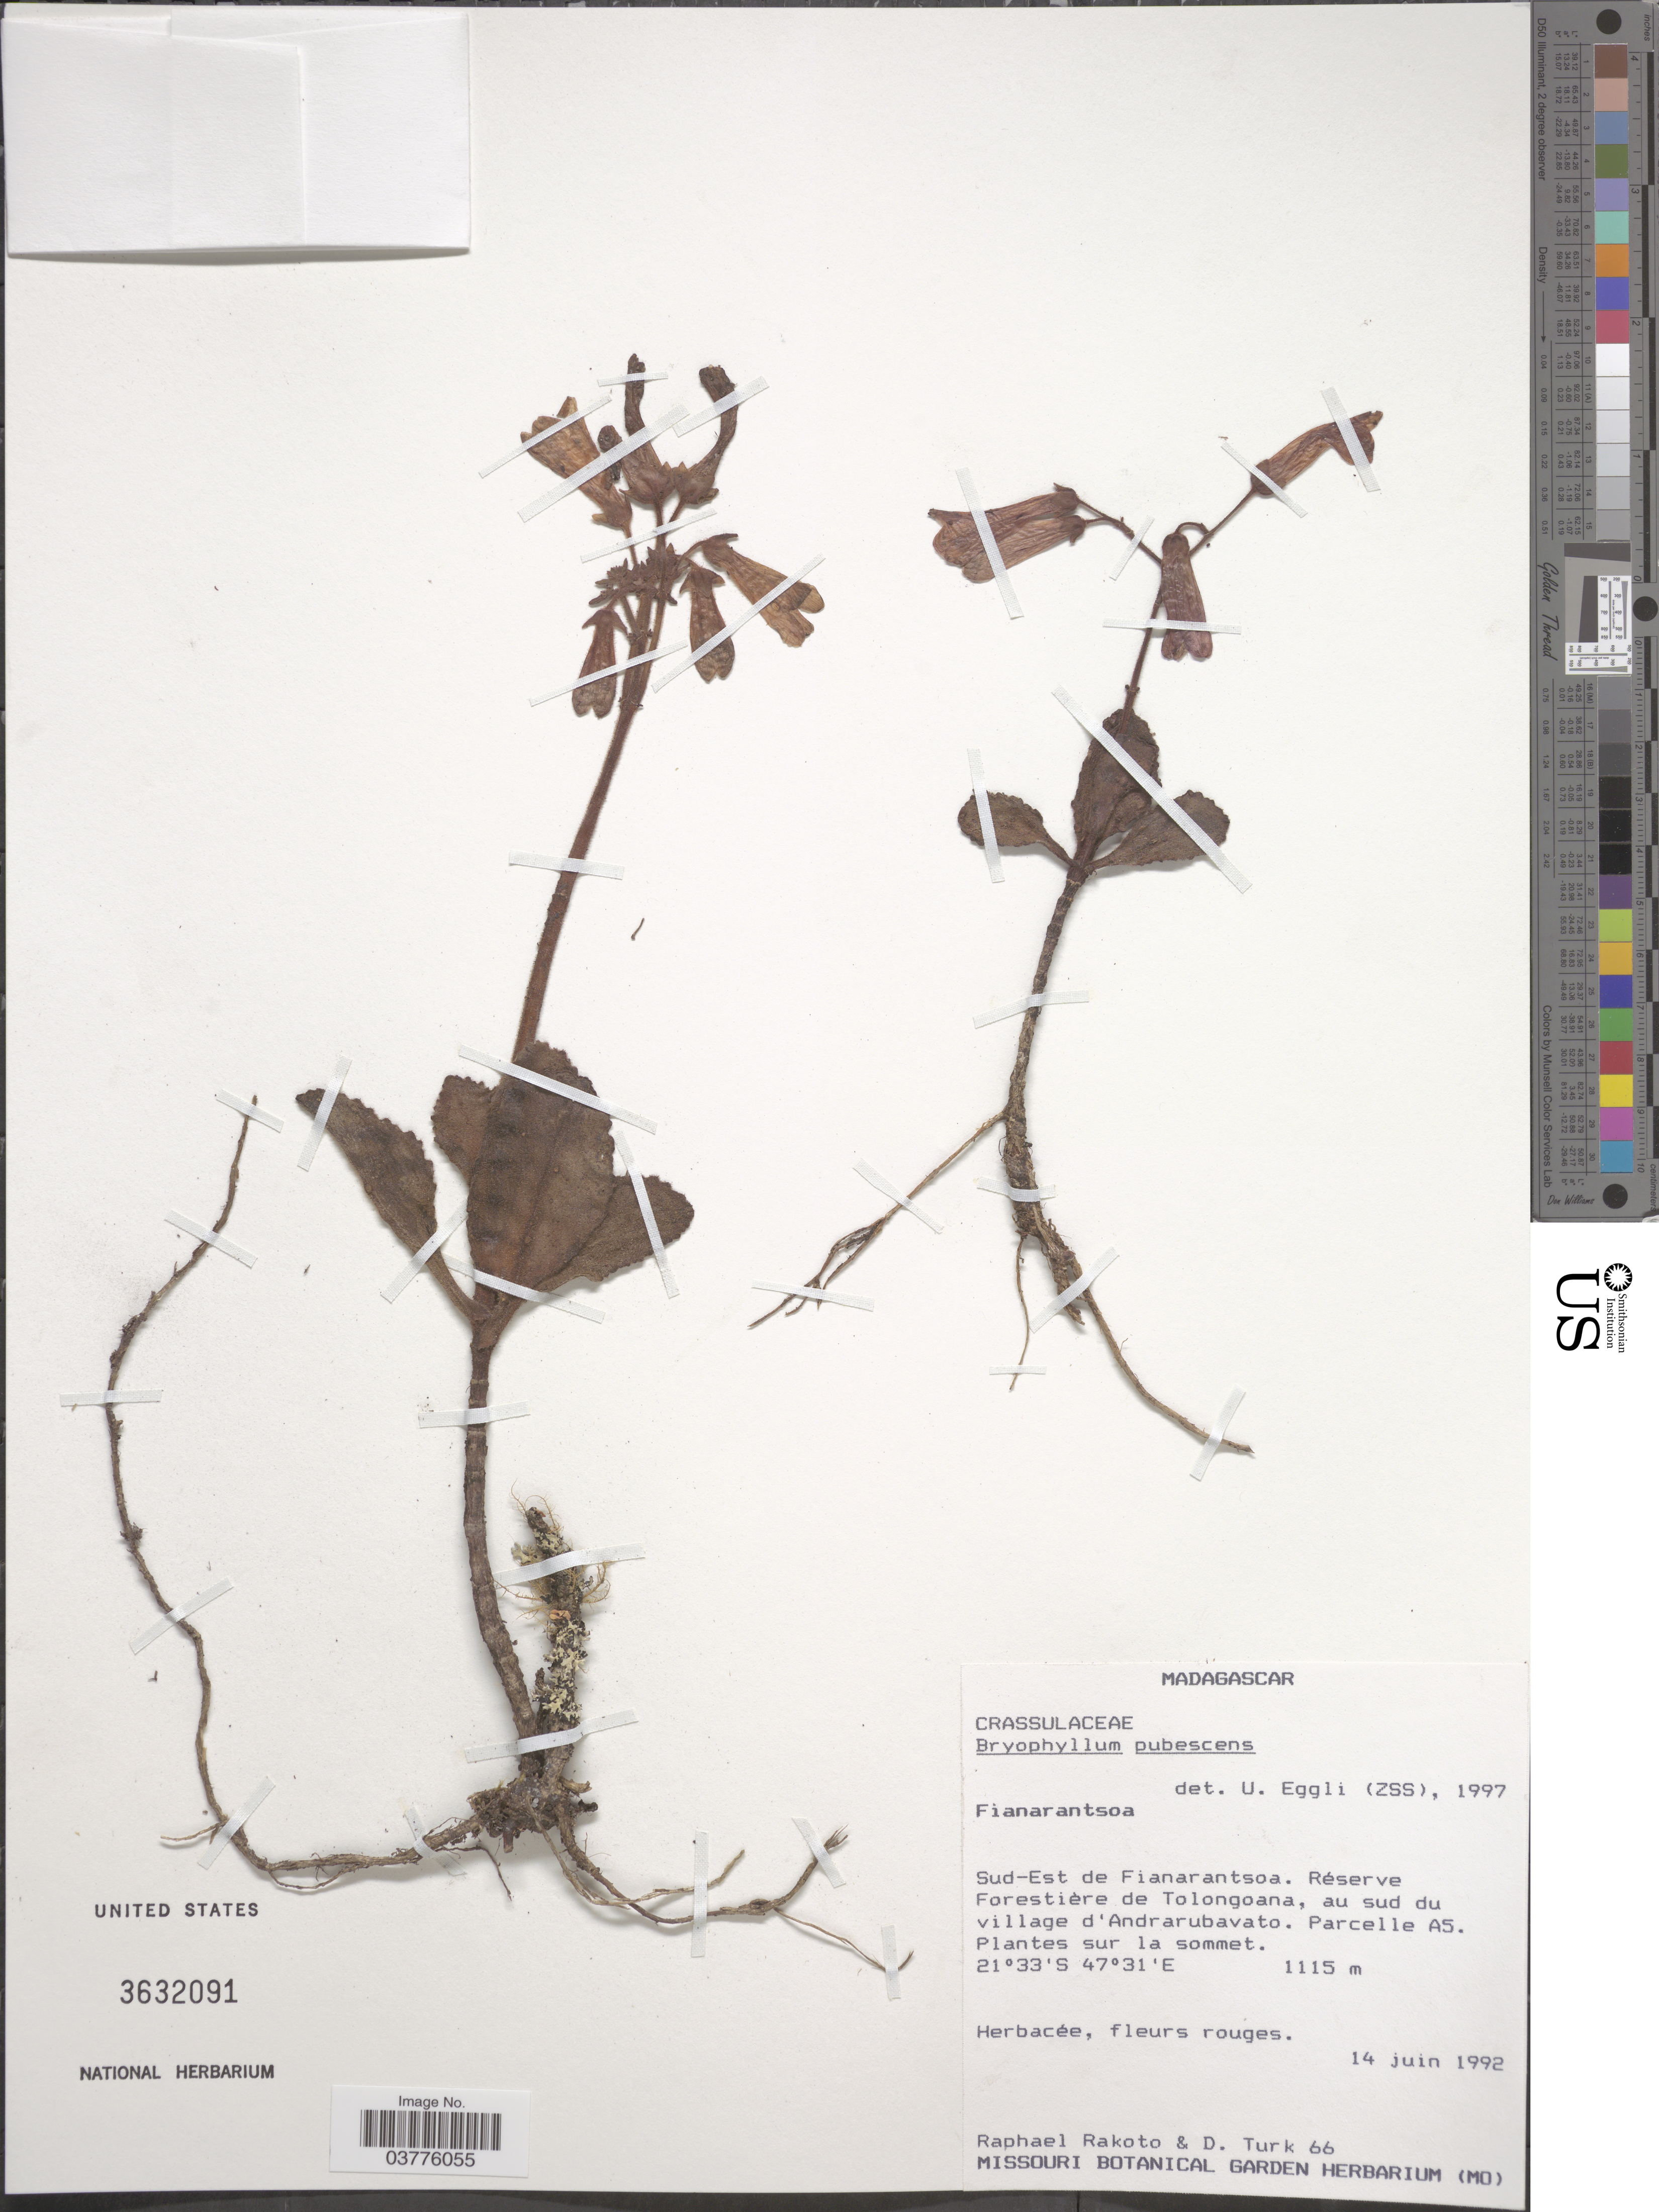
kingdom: Plantae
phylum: Tracheophyta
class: Magnoliopsida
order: Saxifragales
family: Crassulaceae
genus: Kalanchoe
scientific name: Kalanchoe pubescens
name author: Baker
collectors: R. Rakoto & D. Turk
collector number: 66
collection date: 1992-06-14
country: Madagascar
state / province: Vatovavy Fitovinany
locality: Sud-Est de Fianarantsoa. Réserve Forestière de Tolongoana, au sud du village d'Andrarubavato. Parcelle A5.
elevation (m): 1115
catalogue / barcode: US 3632091